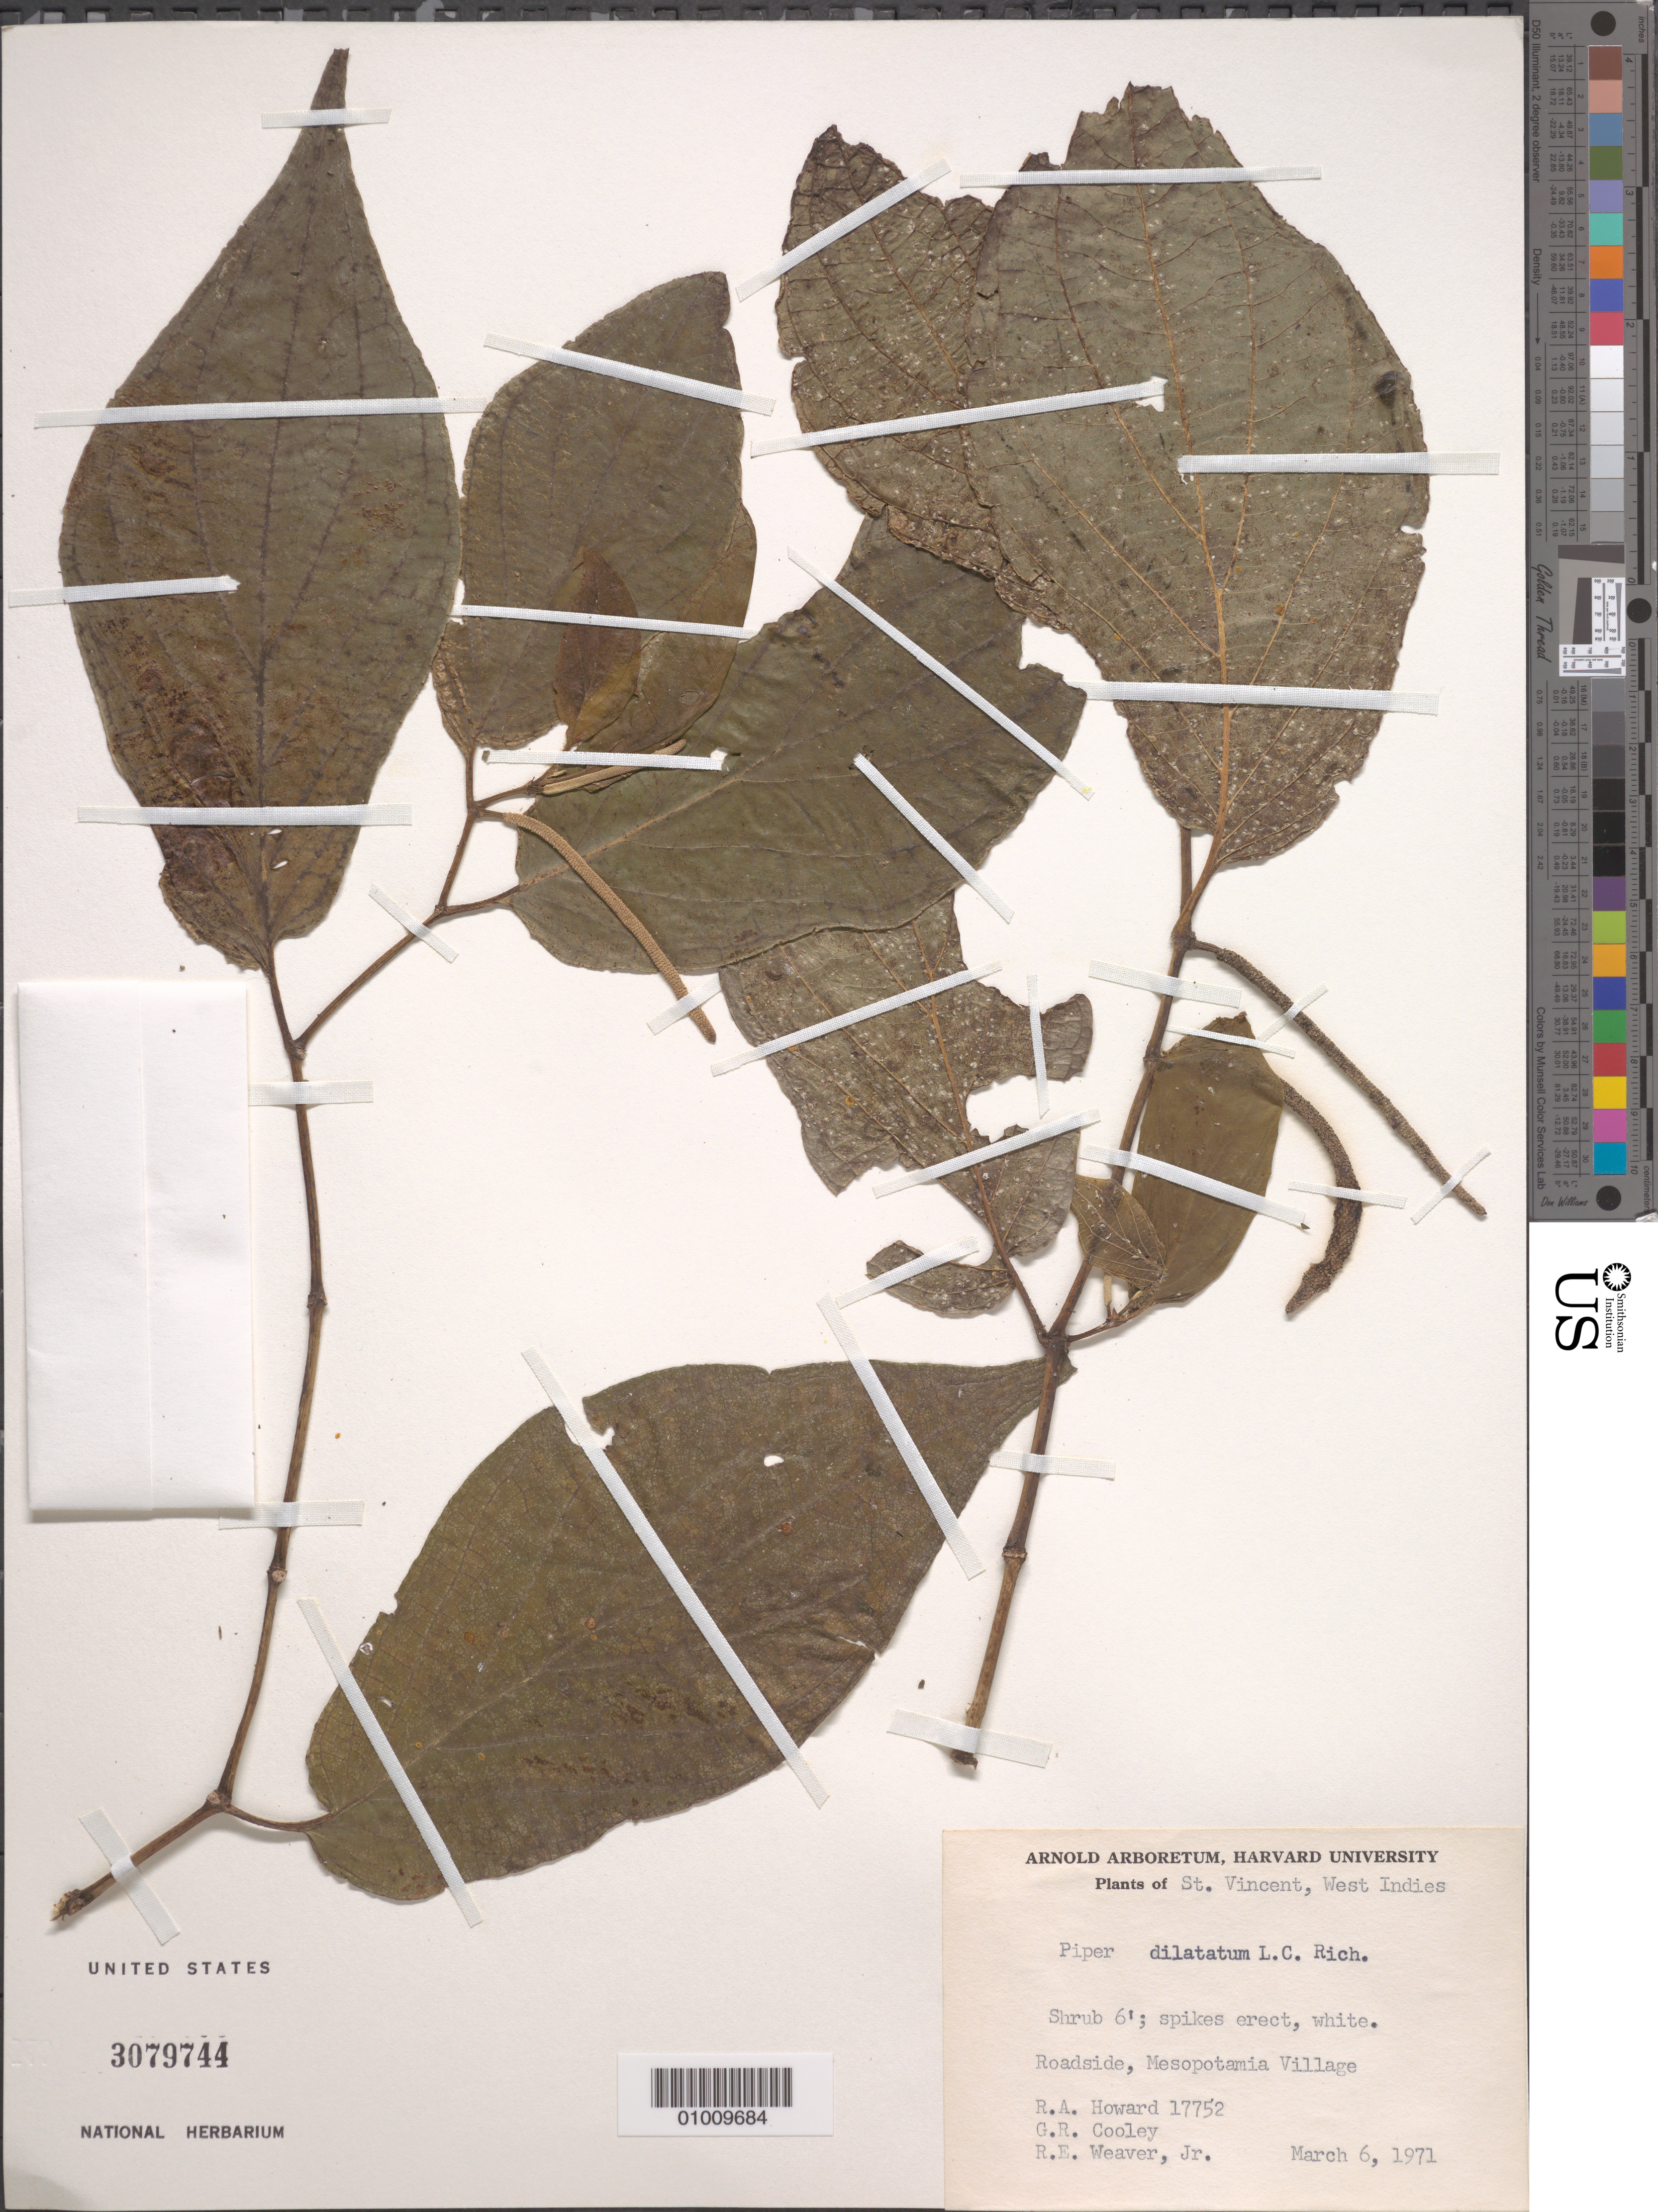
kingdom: Plantae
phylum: Tracheophyta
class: Magnoliopsida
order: Piperales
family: Piperaceae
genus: Piper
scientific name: Piper dilatatum var. dilatatum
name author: Rich.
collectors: R. A. Howard, G. R. Cooley & R. Weaver Jr.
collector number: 17752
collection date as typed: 06 Mar 1971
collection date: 1971-03-06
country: St. Vincent - Grenadines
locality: Roadside, Mesopotamia Village.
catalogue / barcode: US 3079744